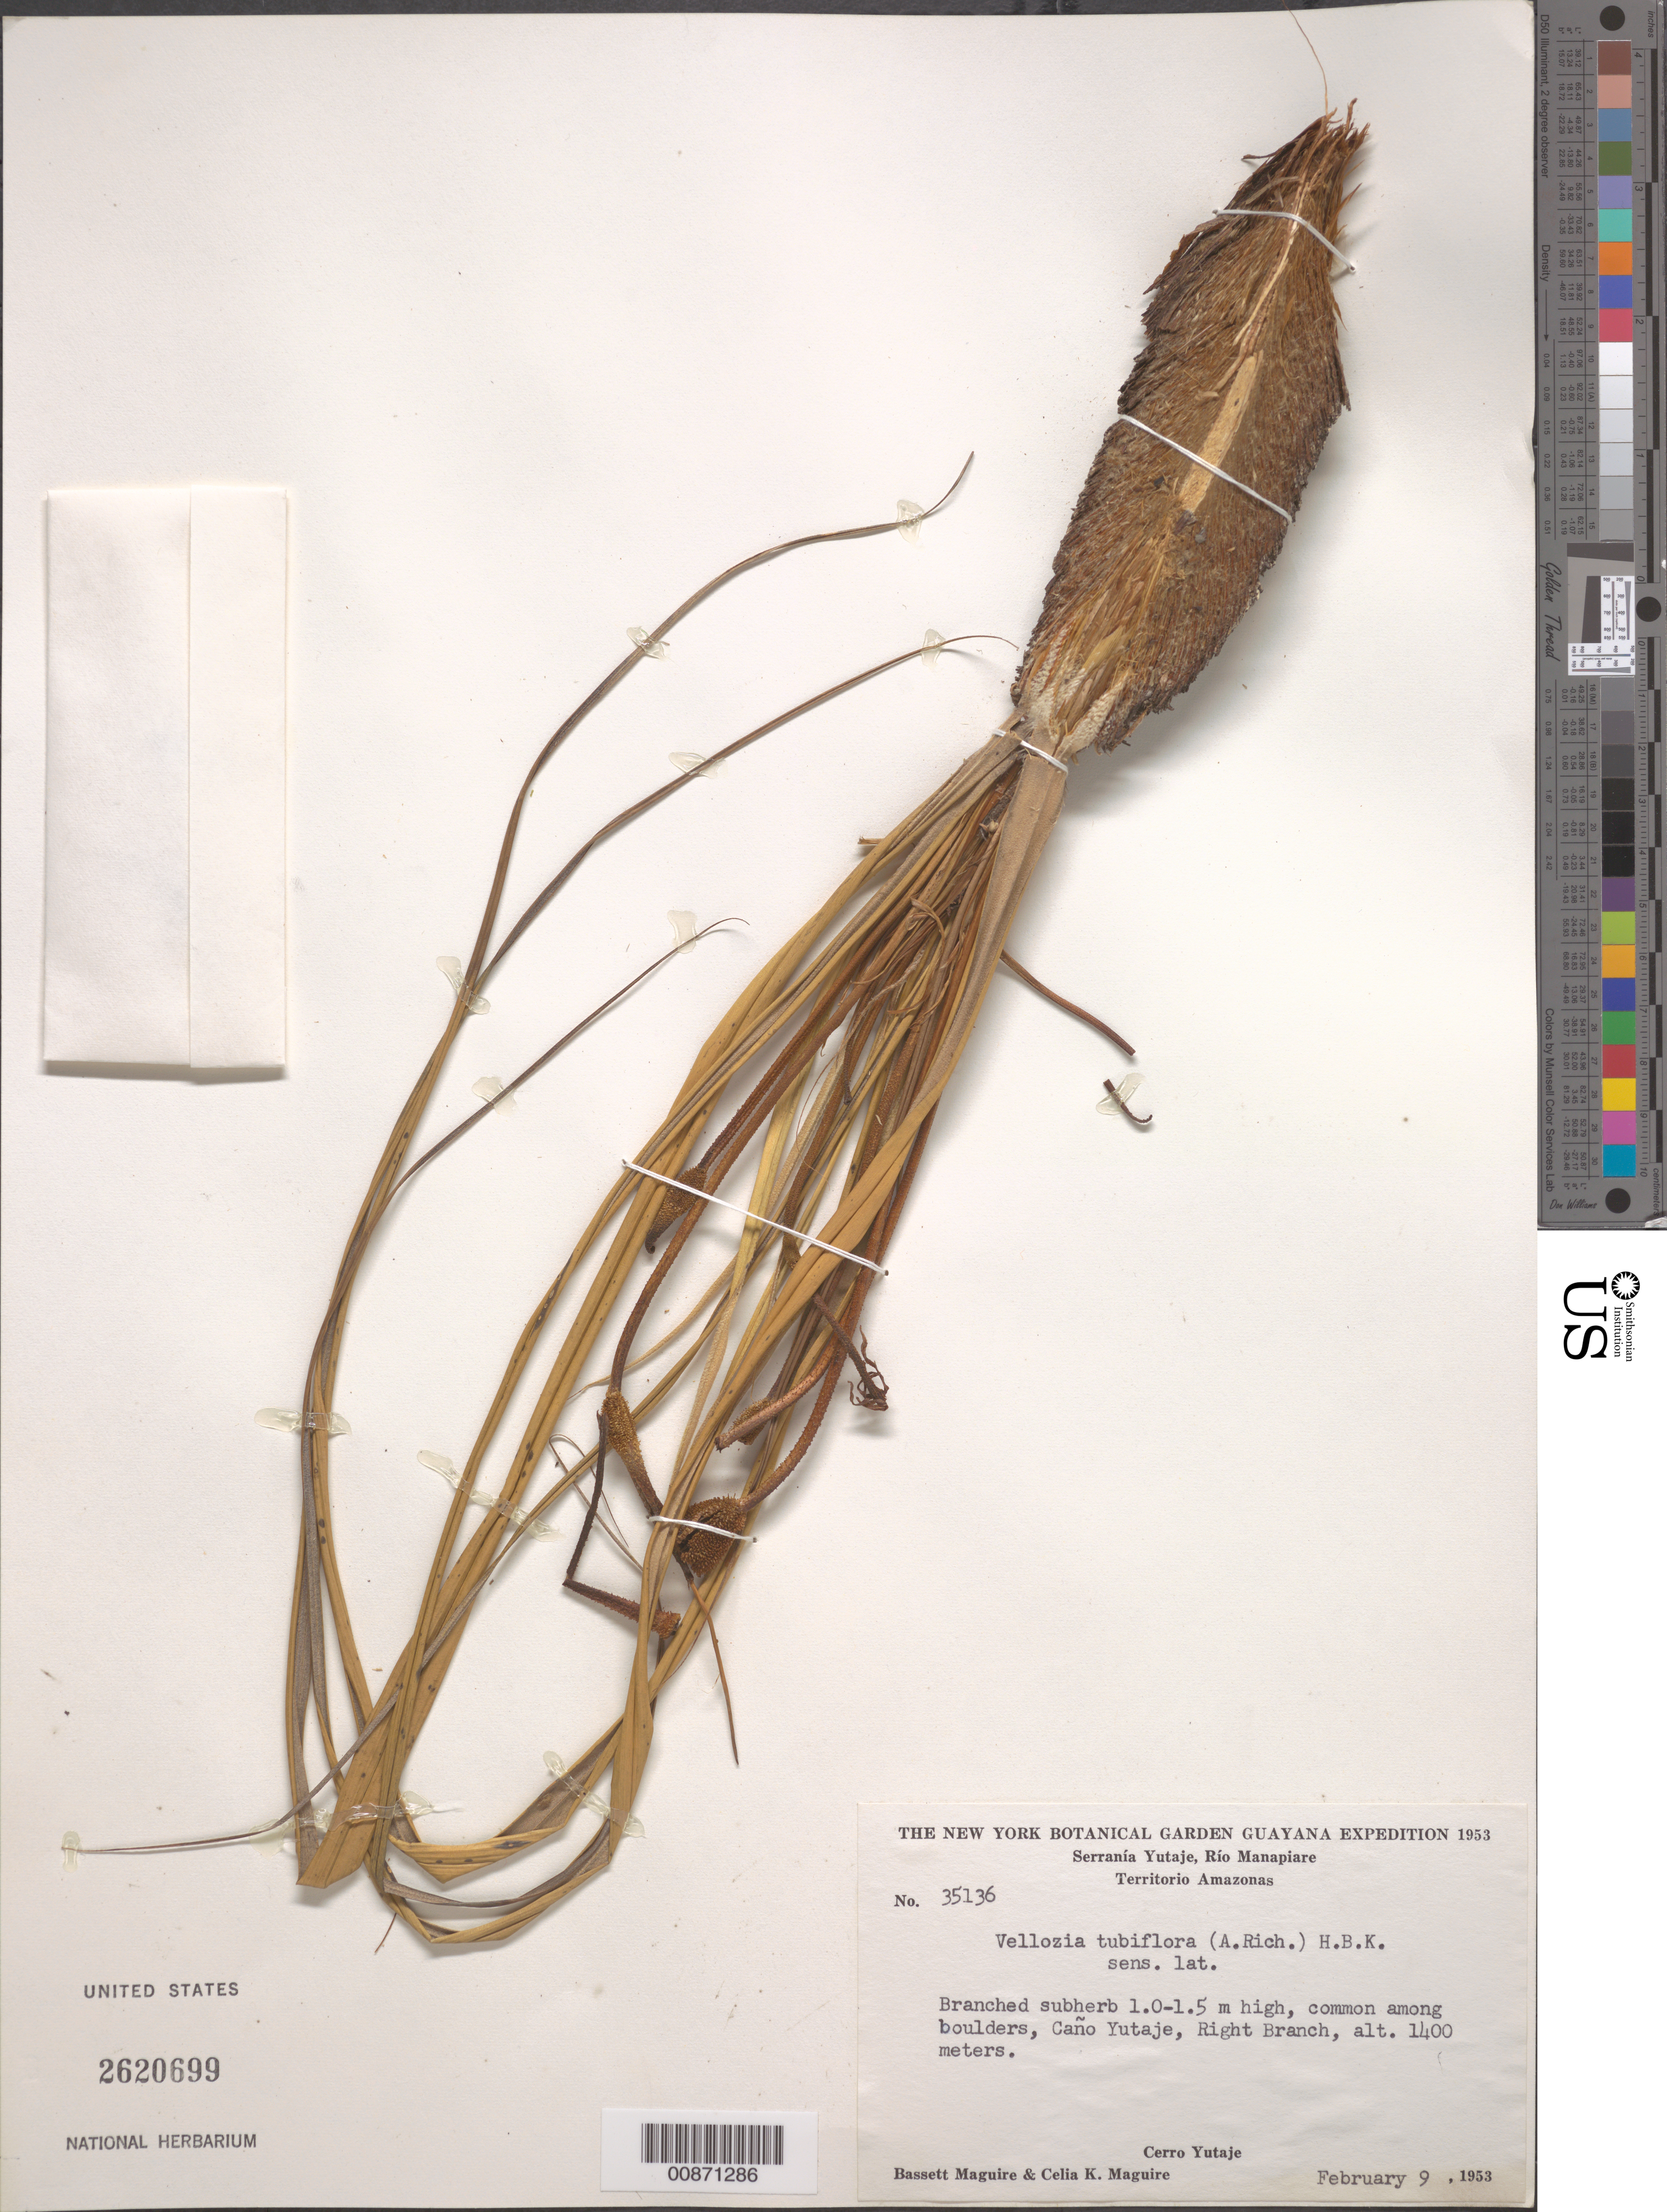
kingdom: Plantae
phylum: Tracheophyta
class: Liliopsida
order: Pandanales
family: Velloziaceae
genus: Vellozia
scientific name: Vellozia tubiflora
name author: (A. Rich.) Kunth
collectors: B. Maguire & C. K. Maguire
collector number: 35136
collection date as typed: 9-Feb-53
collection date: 1953-02-09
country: Venezuela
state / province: Amazonas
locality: Serranía Yutajé, Caño Yutajé, Río Manapiare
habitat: Among boulders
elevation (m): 1400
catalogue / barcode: US 2620699